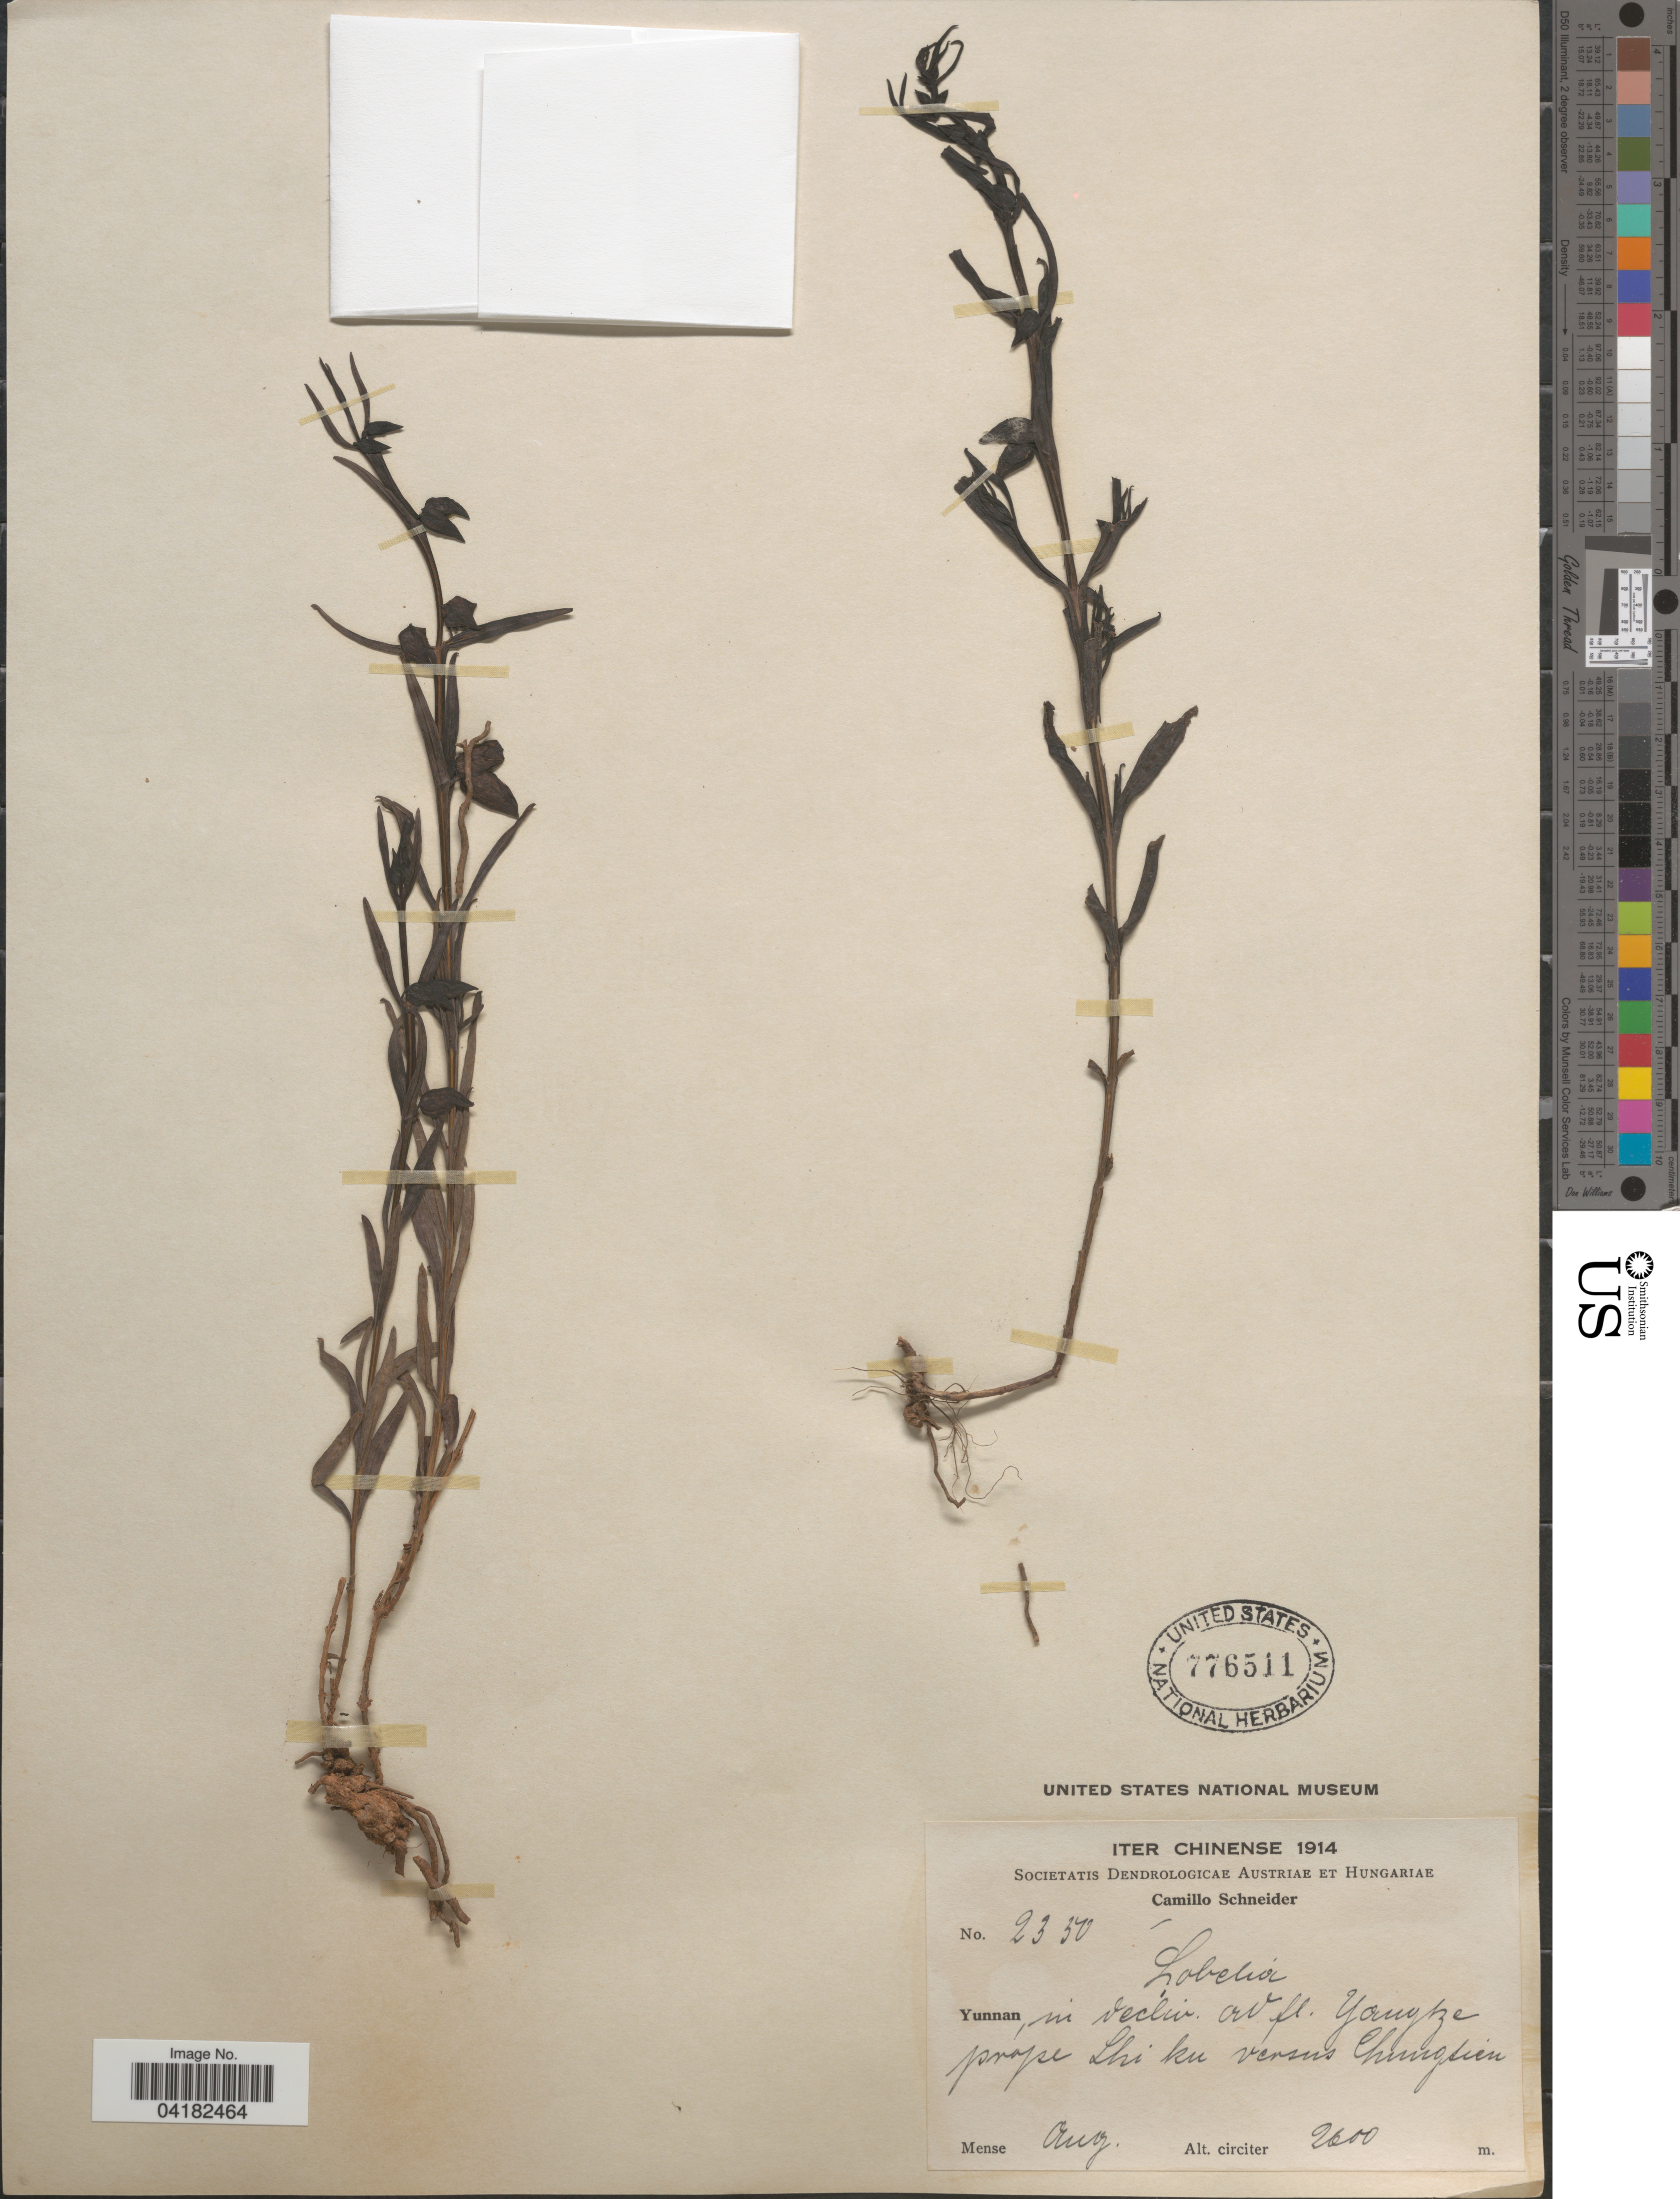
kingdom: Plantae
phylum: Tracheophyta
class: Magnoliopsida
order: Asterales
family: Campanulaceae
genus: Lobelia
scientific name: Lobelia sp.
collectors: C. K. Schneider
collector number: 2350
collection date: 1914-08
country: China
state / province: Yunnan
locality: Iter Chinense 1914. In decliv. ad fl. Yangtze prope Shi ku versus Chungtien.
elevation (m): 2600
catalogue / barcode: US 776511